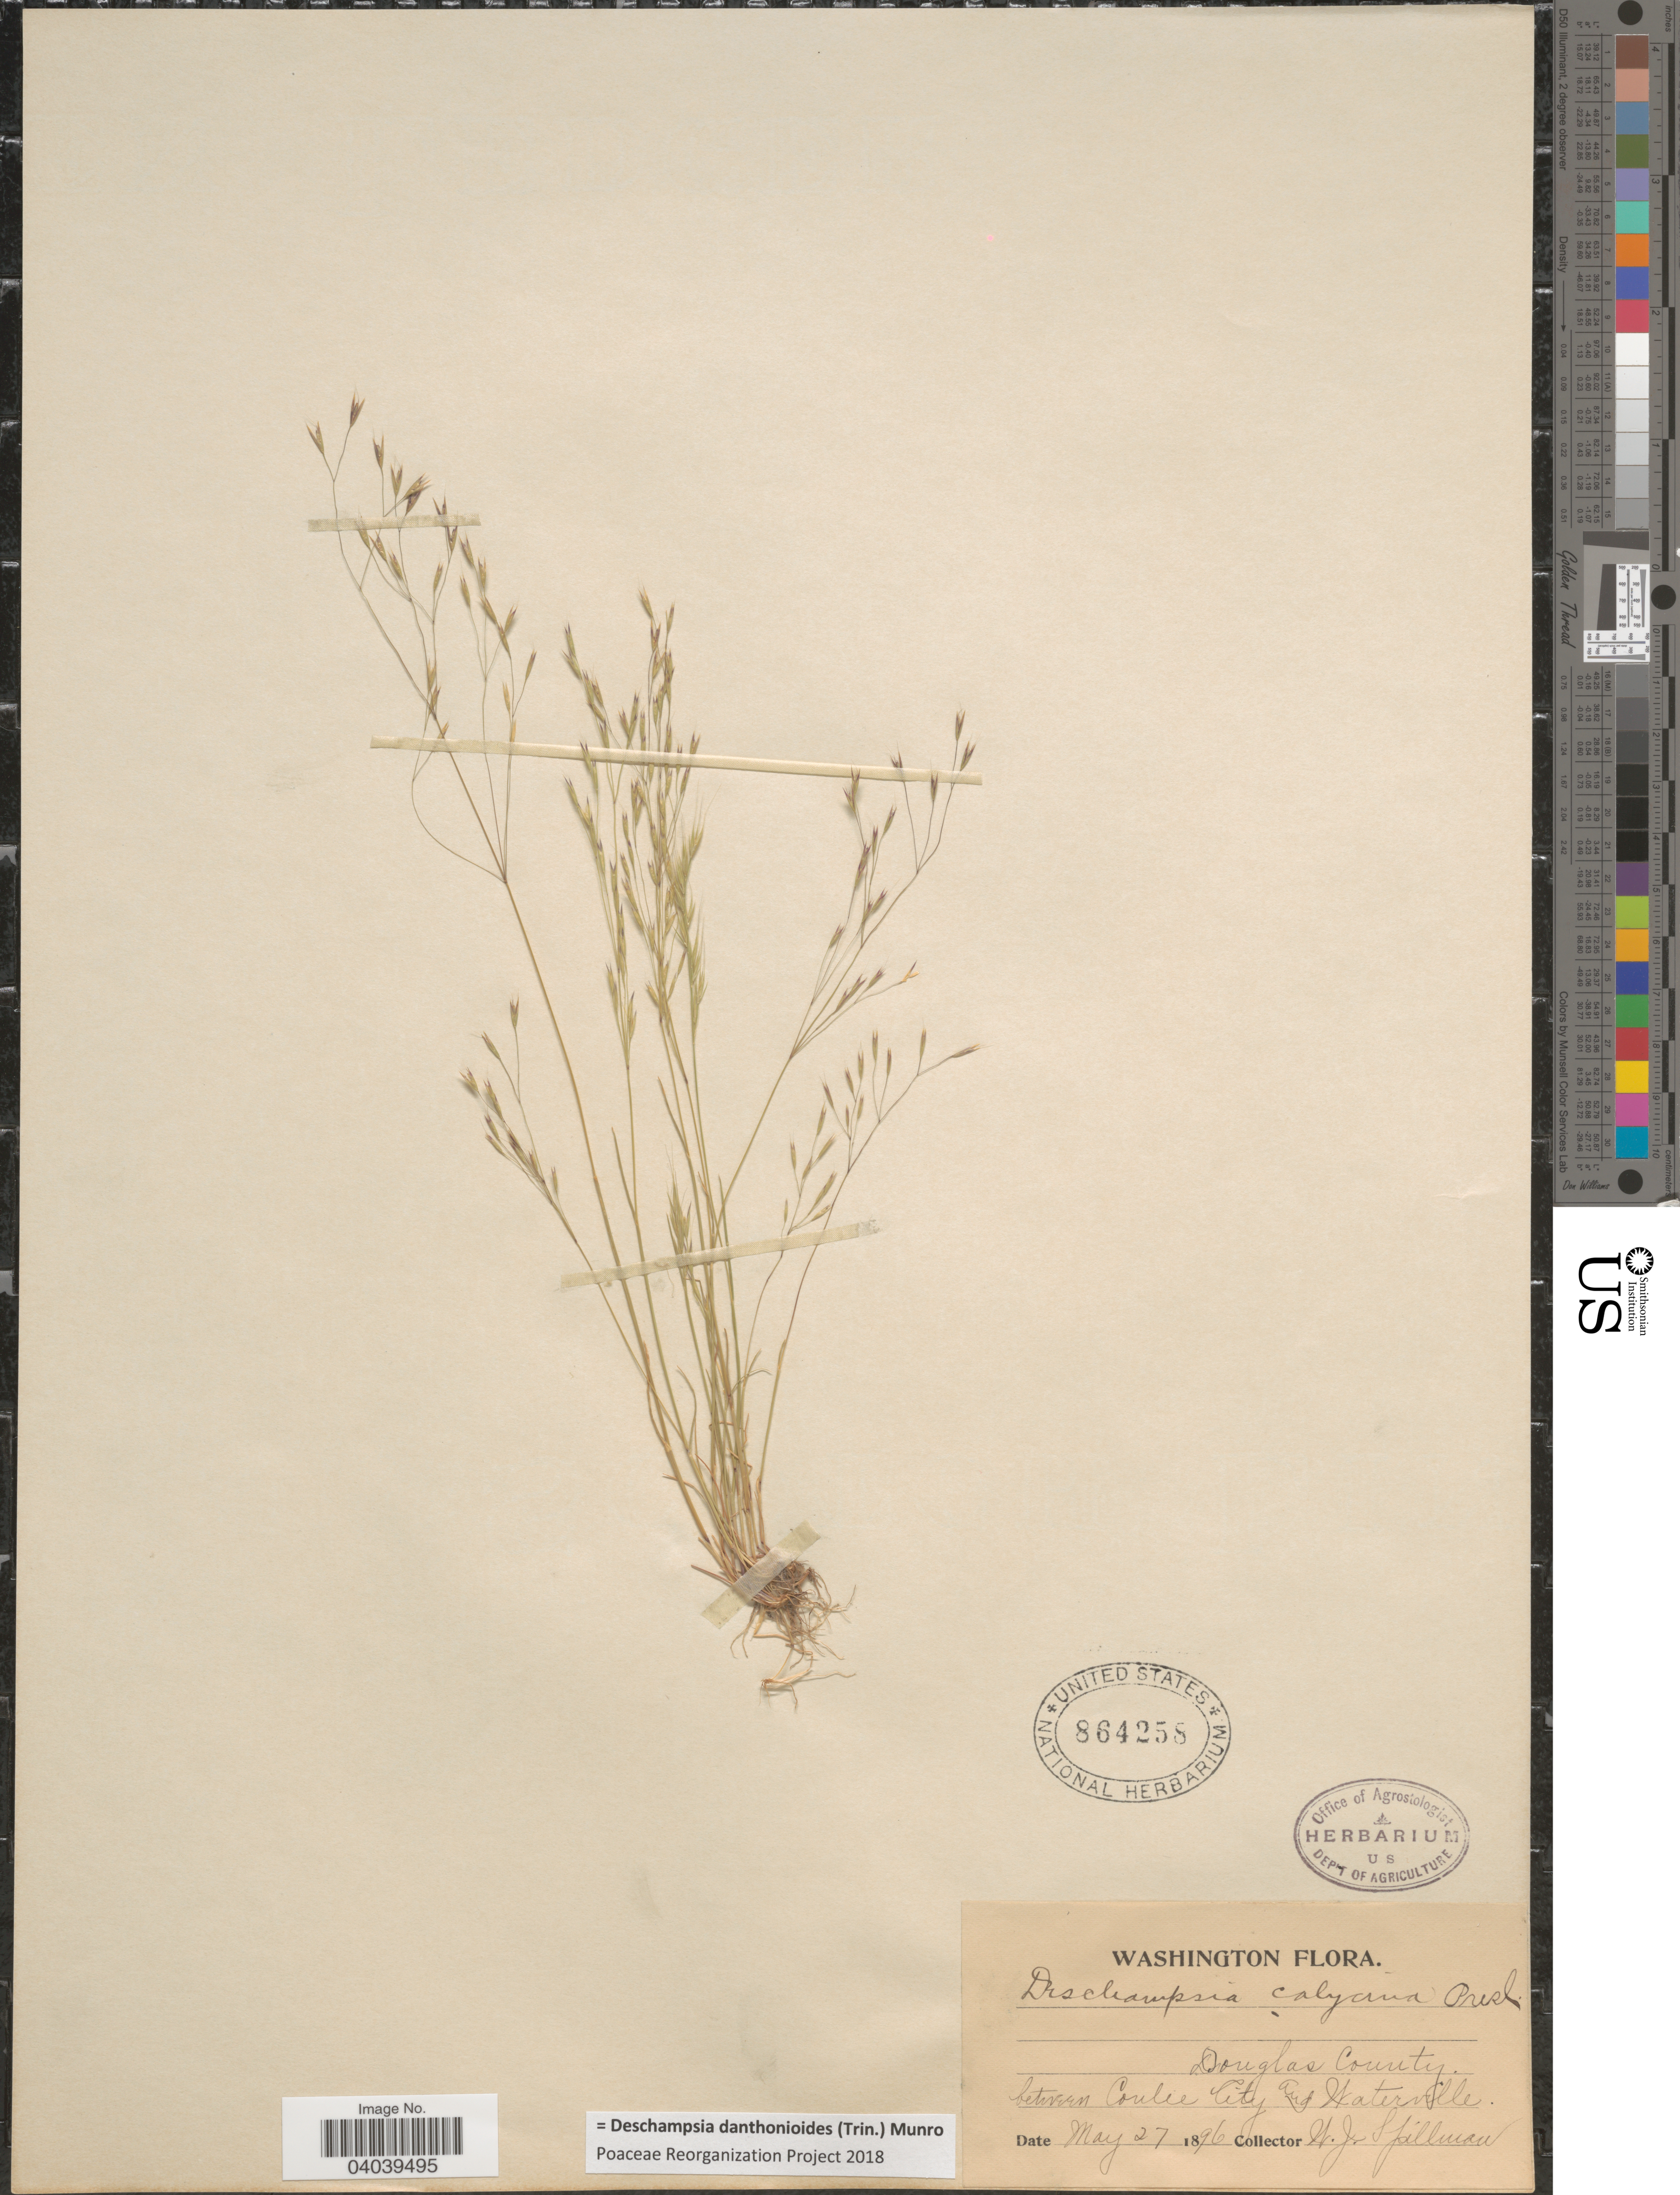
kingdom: Plantae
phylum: Tracheophyta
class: Liliopsida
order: Poales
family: Poaceae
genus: Deschampsia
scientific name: Deschampsia danthonioides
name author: (Trin.) Munro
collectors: W. Spillman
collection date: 1896-05-27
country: United States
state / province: Washington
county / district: Douglas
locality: Douglas County between Goulee City and Waterville.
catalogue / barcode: US 864258